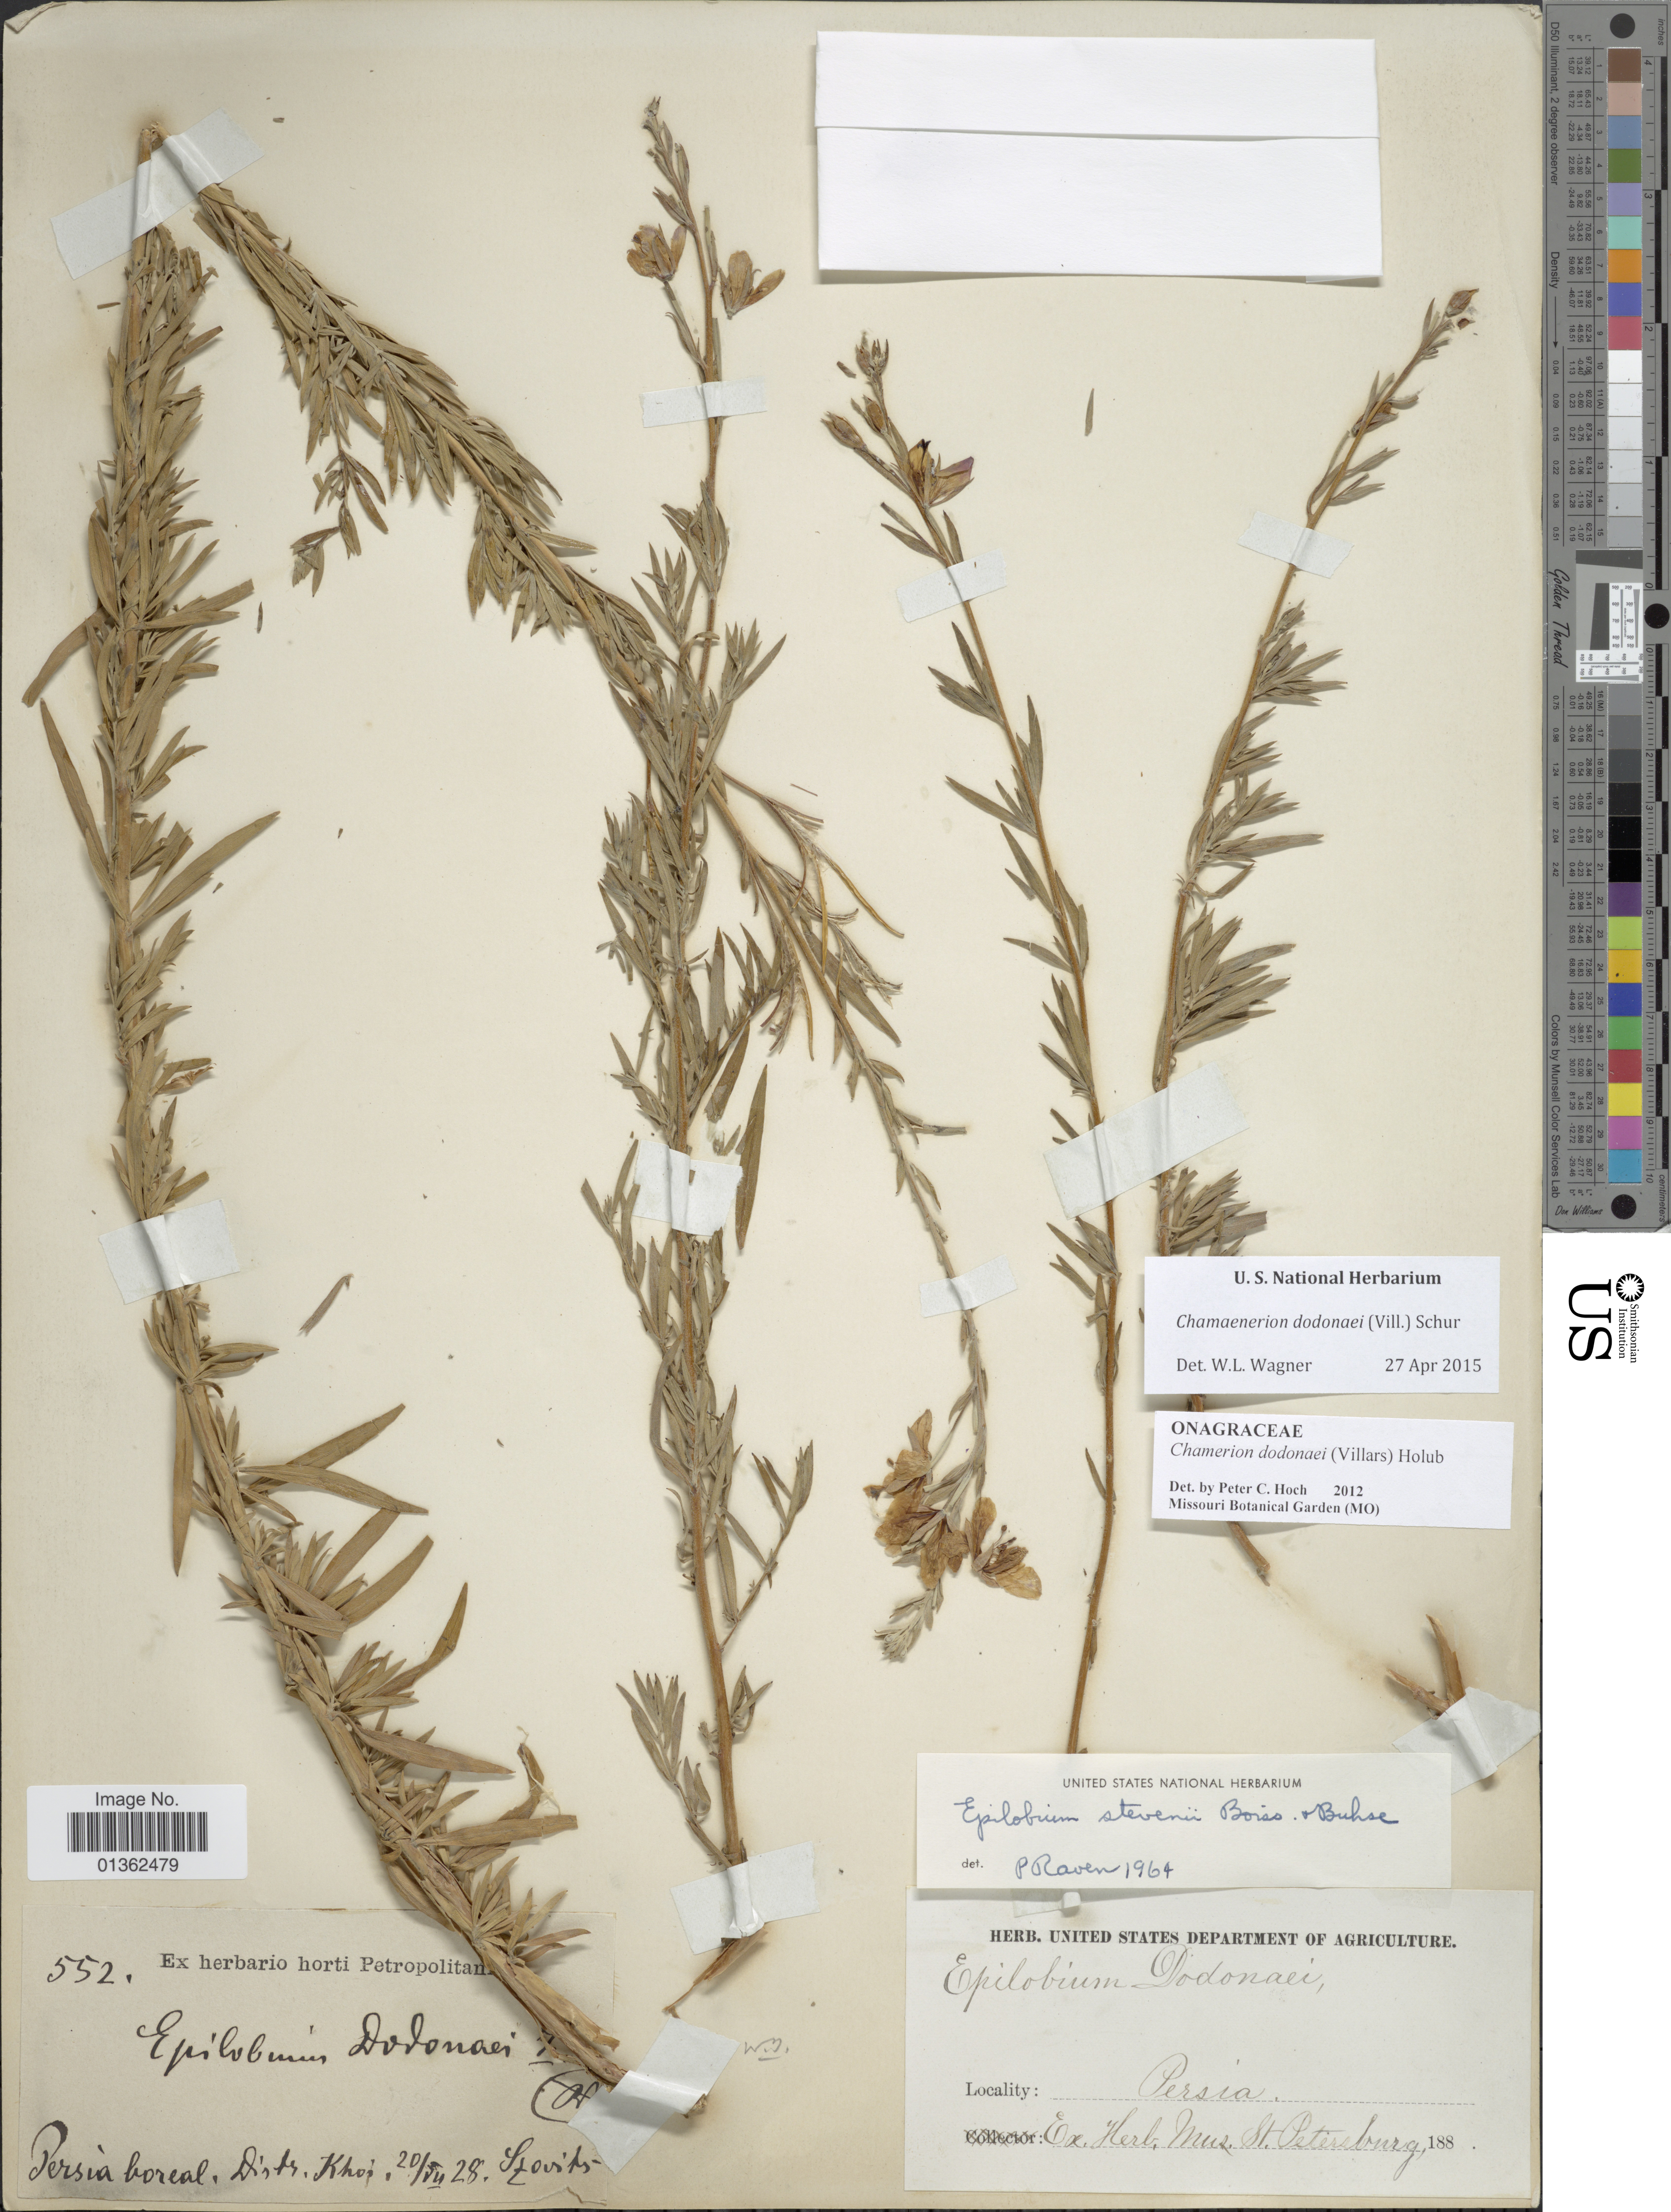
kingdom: Plantae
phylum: Tracheophyta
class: Magnoliopsida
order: Myrtales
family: Onagraceae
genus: Chamaenerion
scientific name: Chamaenerion dodonaei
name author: (Vill.) Schur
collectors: J. Szovits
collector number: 552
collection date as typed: Transcribed d/m/y: 20/7/28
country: Iran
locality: Persia boreal. Distr. Khoi.